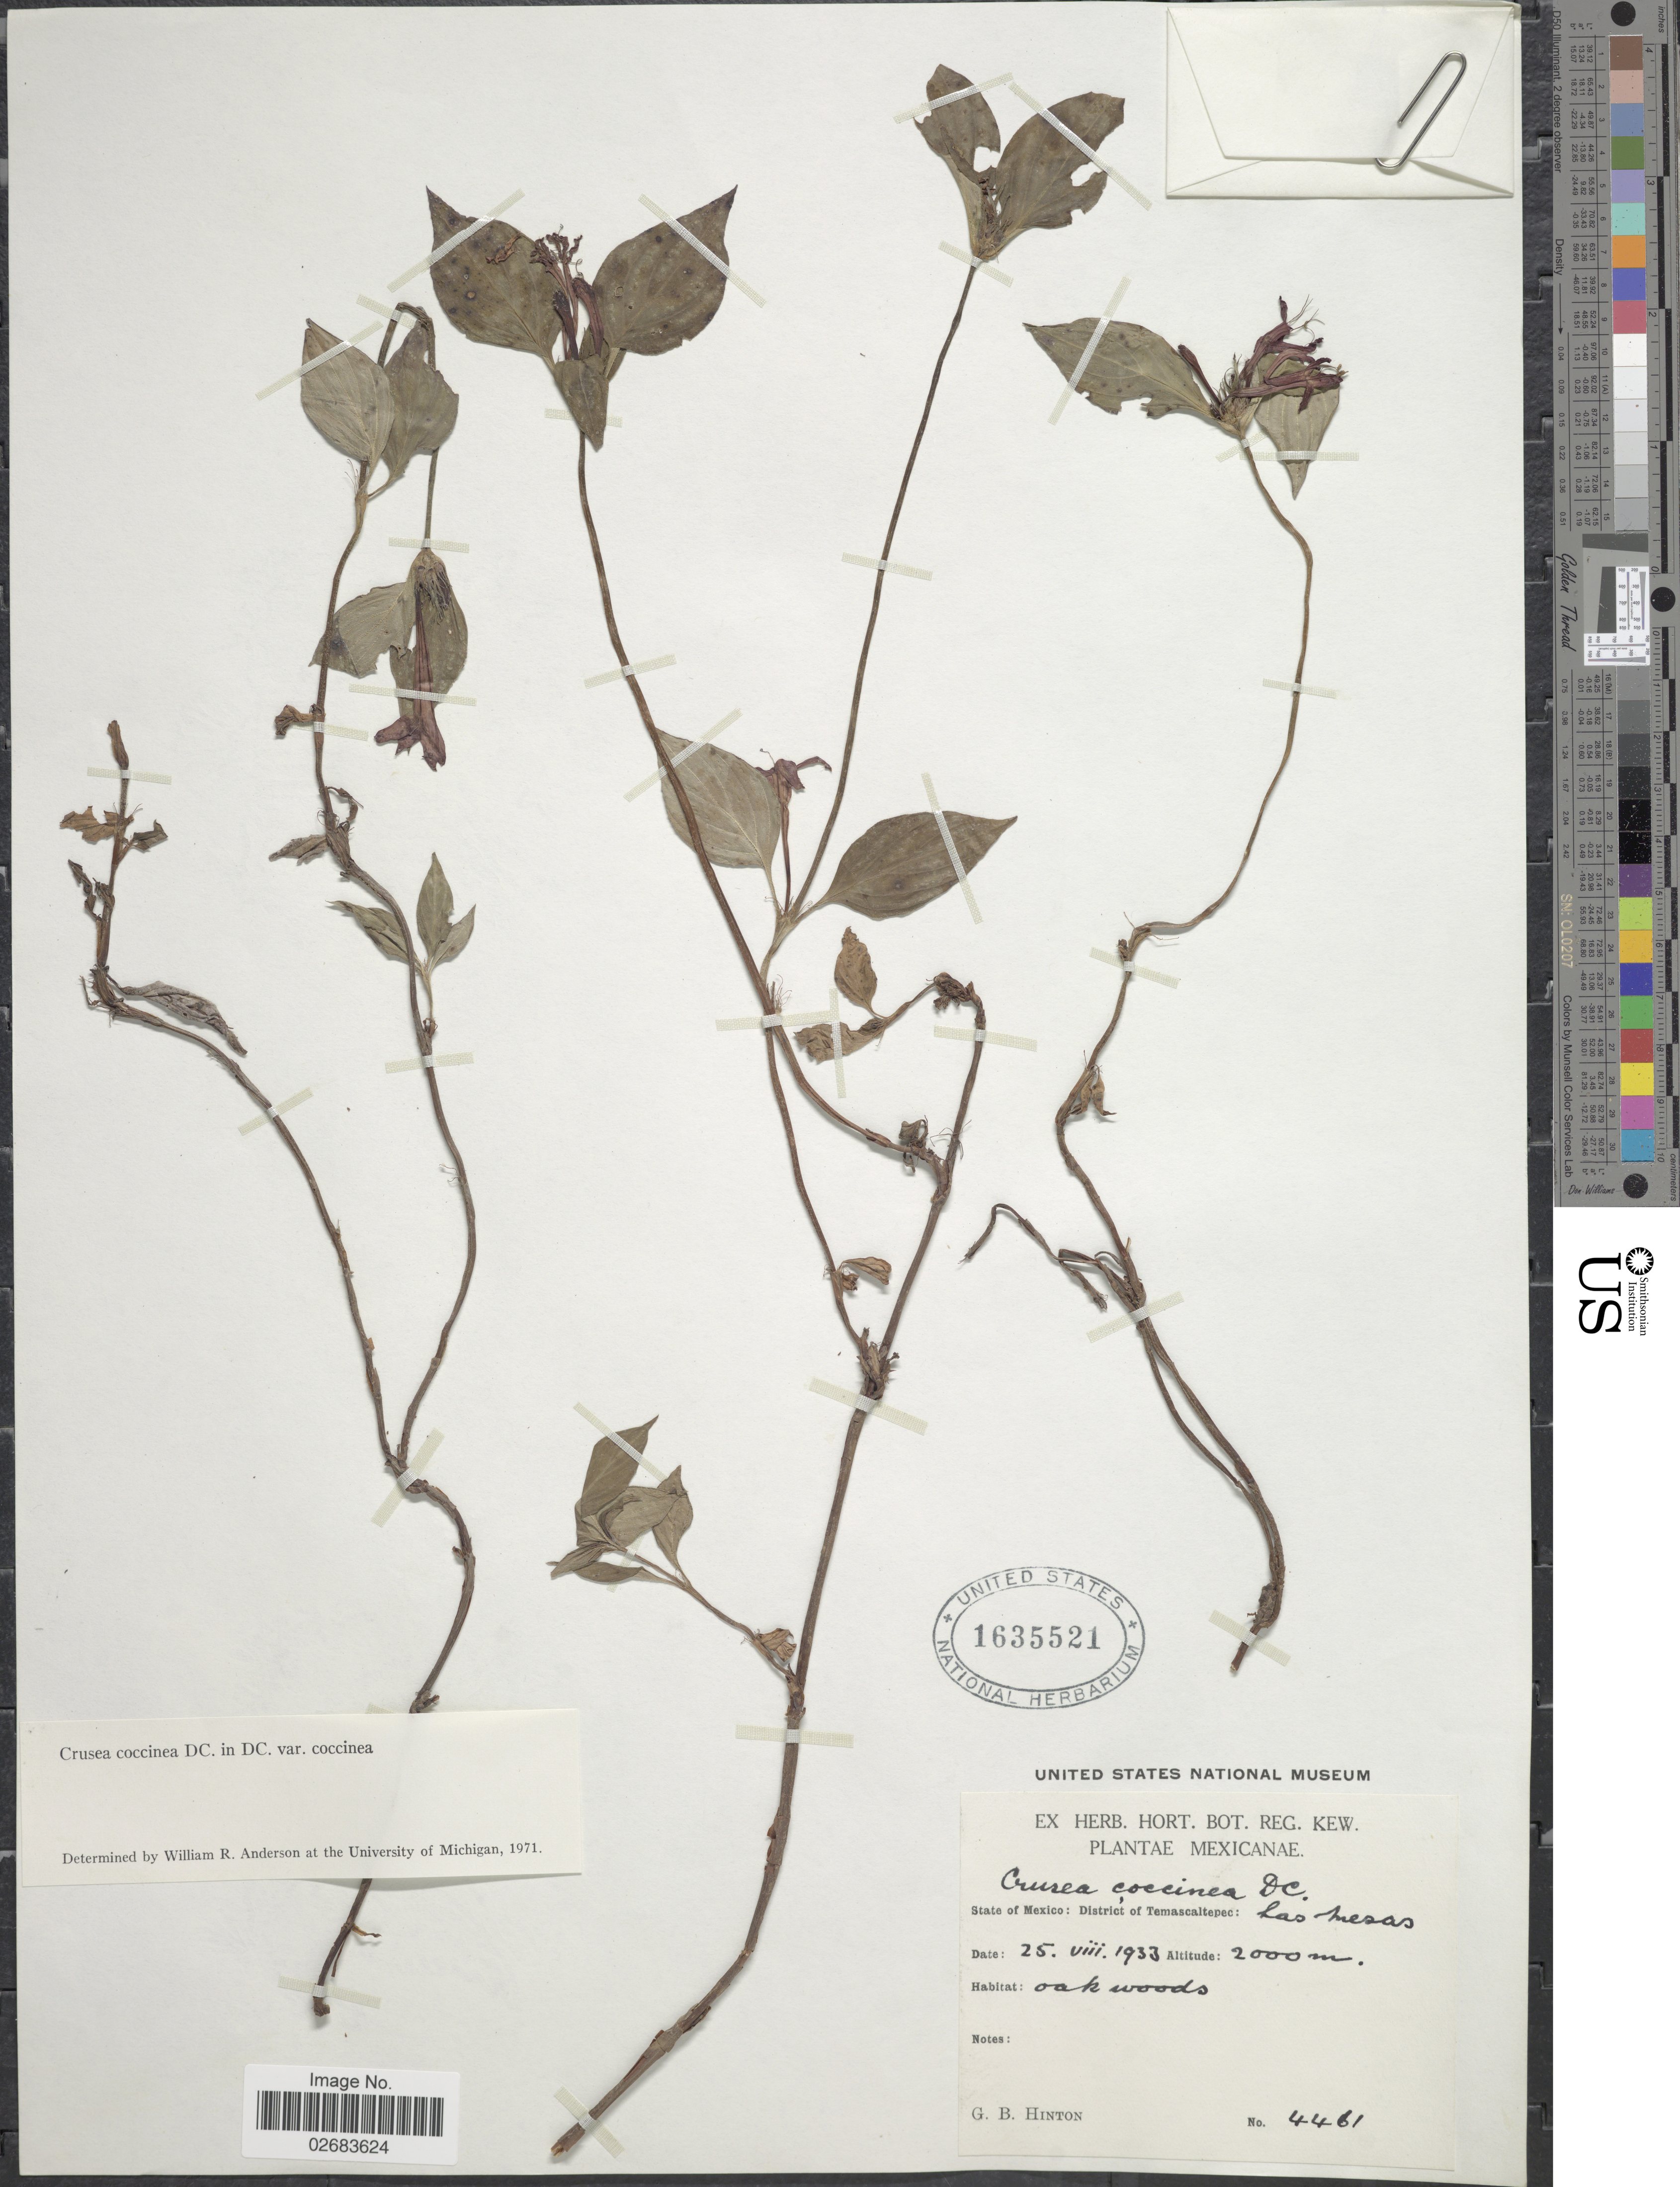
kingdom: Plantae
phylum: Tracheophyta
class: Magnoliopsida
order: Gentianales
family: Rubiaceae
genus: Crusea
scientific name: Crusea coccinea var. coccinea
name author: DC.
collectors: G. B. Hinton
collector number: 4461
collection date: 1933-08-25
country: Mexico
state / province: México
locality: District of Temascaltepec: Las Mesas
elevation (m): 2000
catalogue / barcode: US 1635521